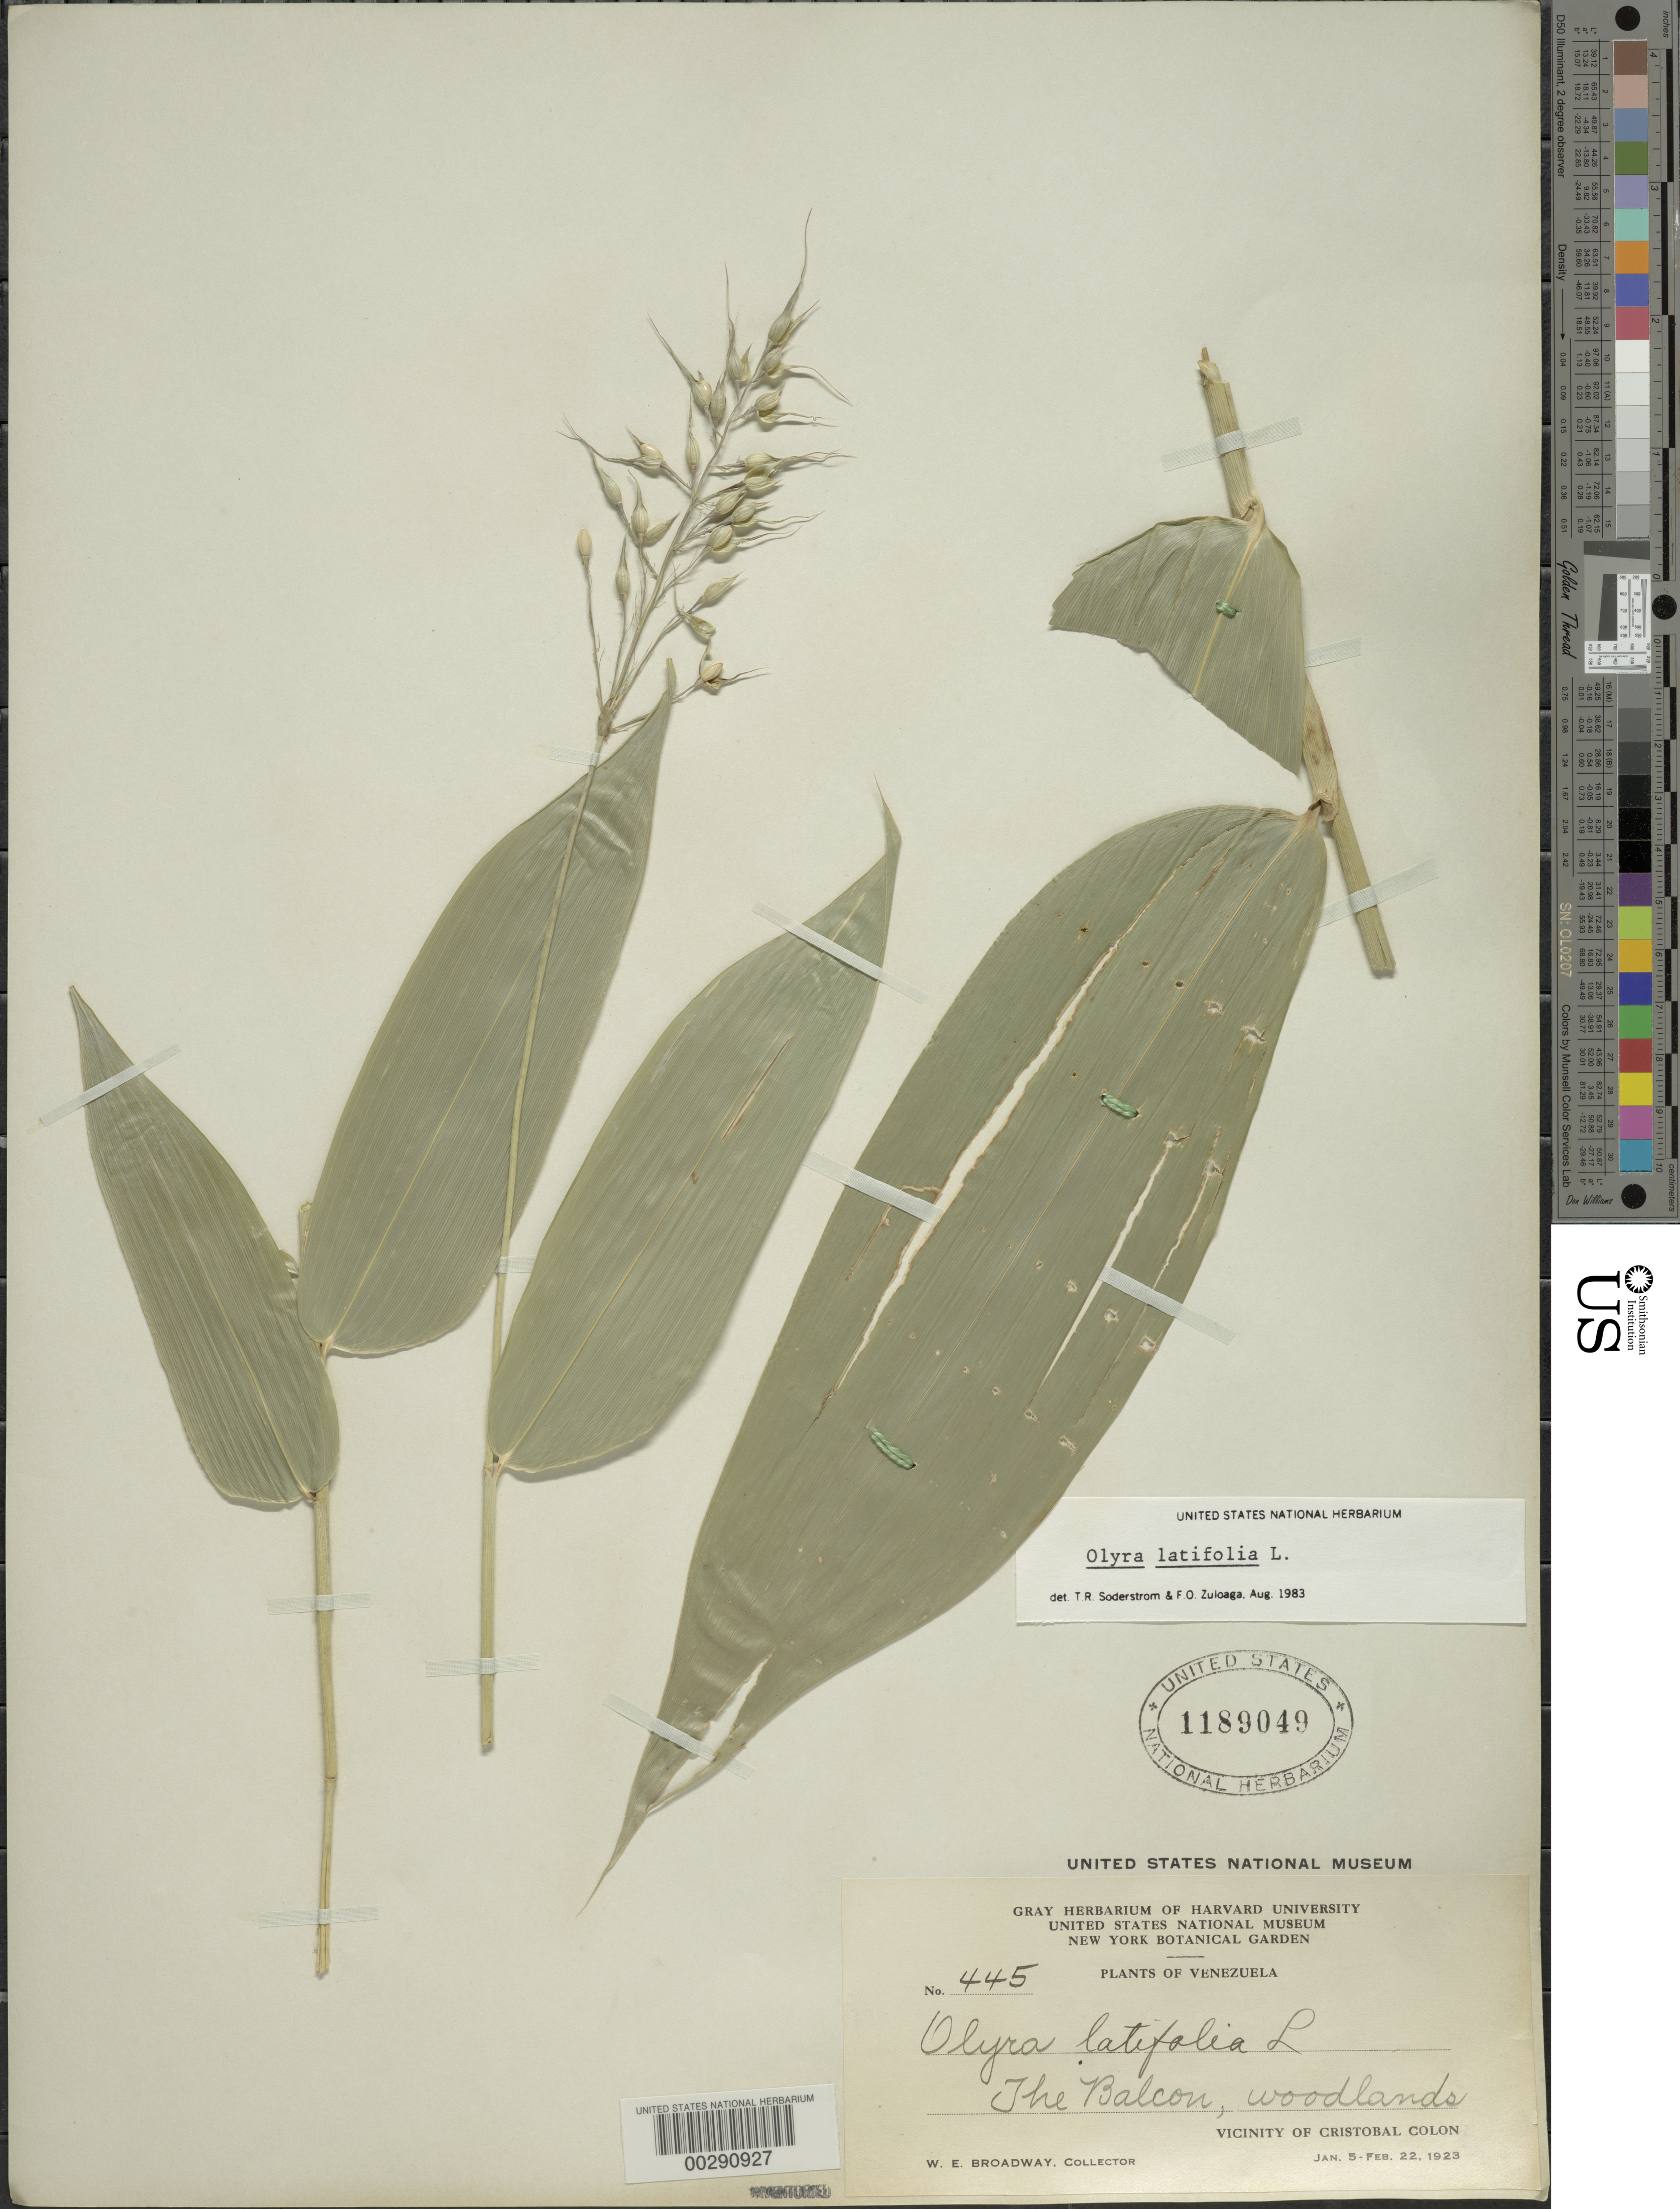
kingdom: Plantae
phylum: Tracheophyta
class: Liliopsida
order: Poales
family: Poaceae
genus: Olyra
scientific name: Olyra latifolia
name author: L.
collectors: W. E. Broadway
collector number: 445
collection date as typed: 05 Jan 1923 to 22 Feb 1923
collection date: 1923-01-05/1923-02-22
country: Venezuela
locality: The balcon, vicinity of cristobal colon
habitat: Woodlands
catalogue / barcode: US 1189049